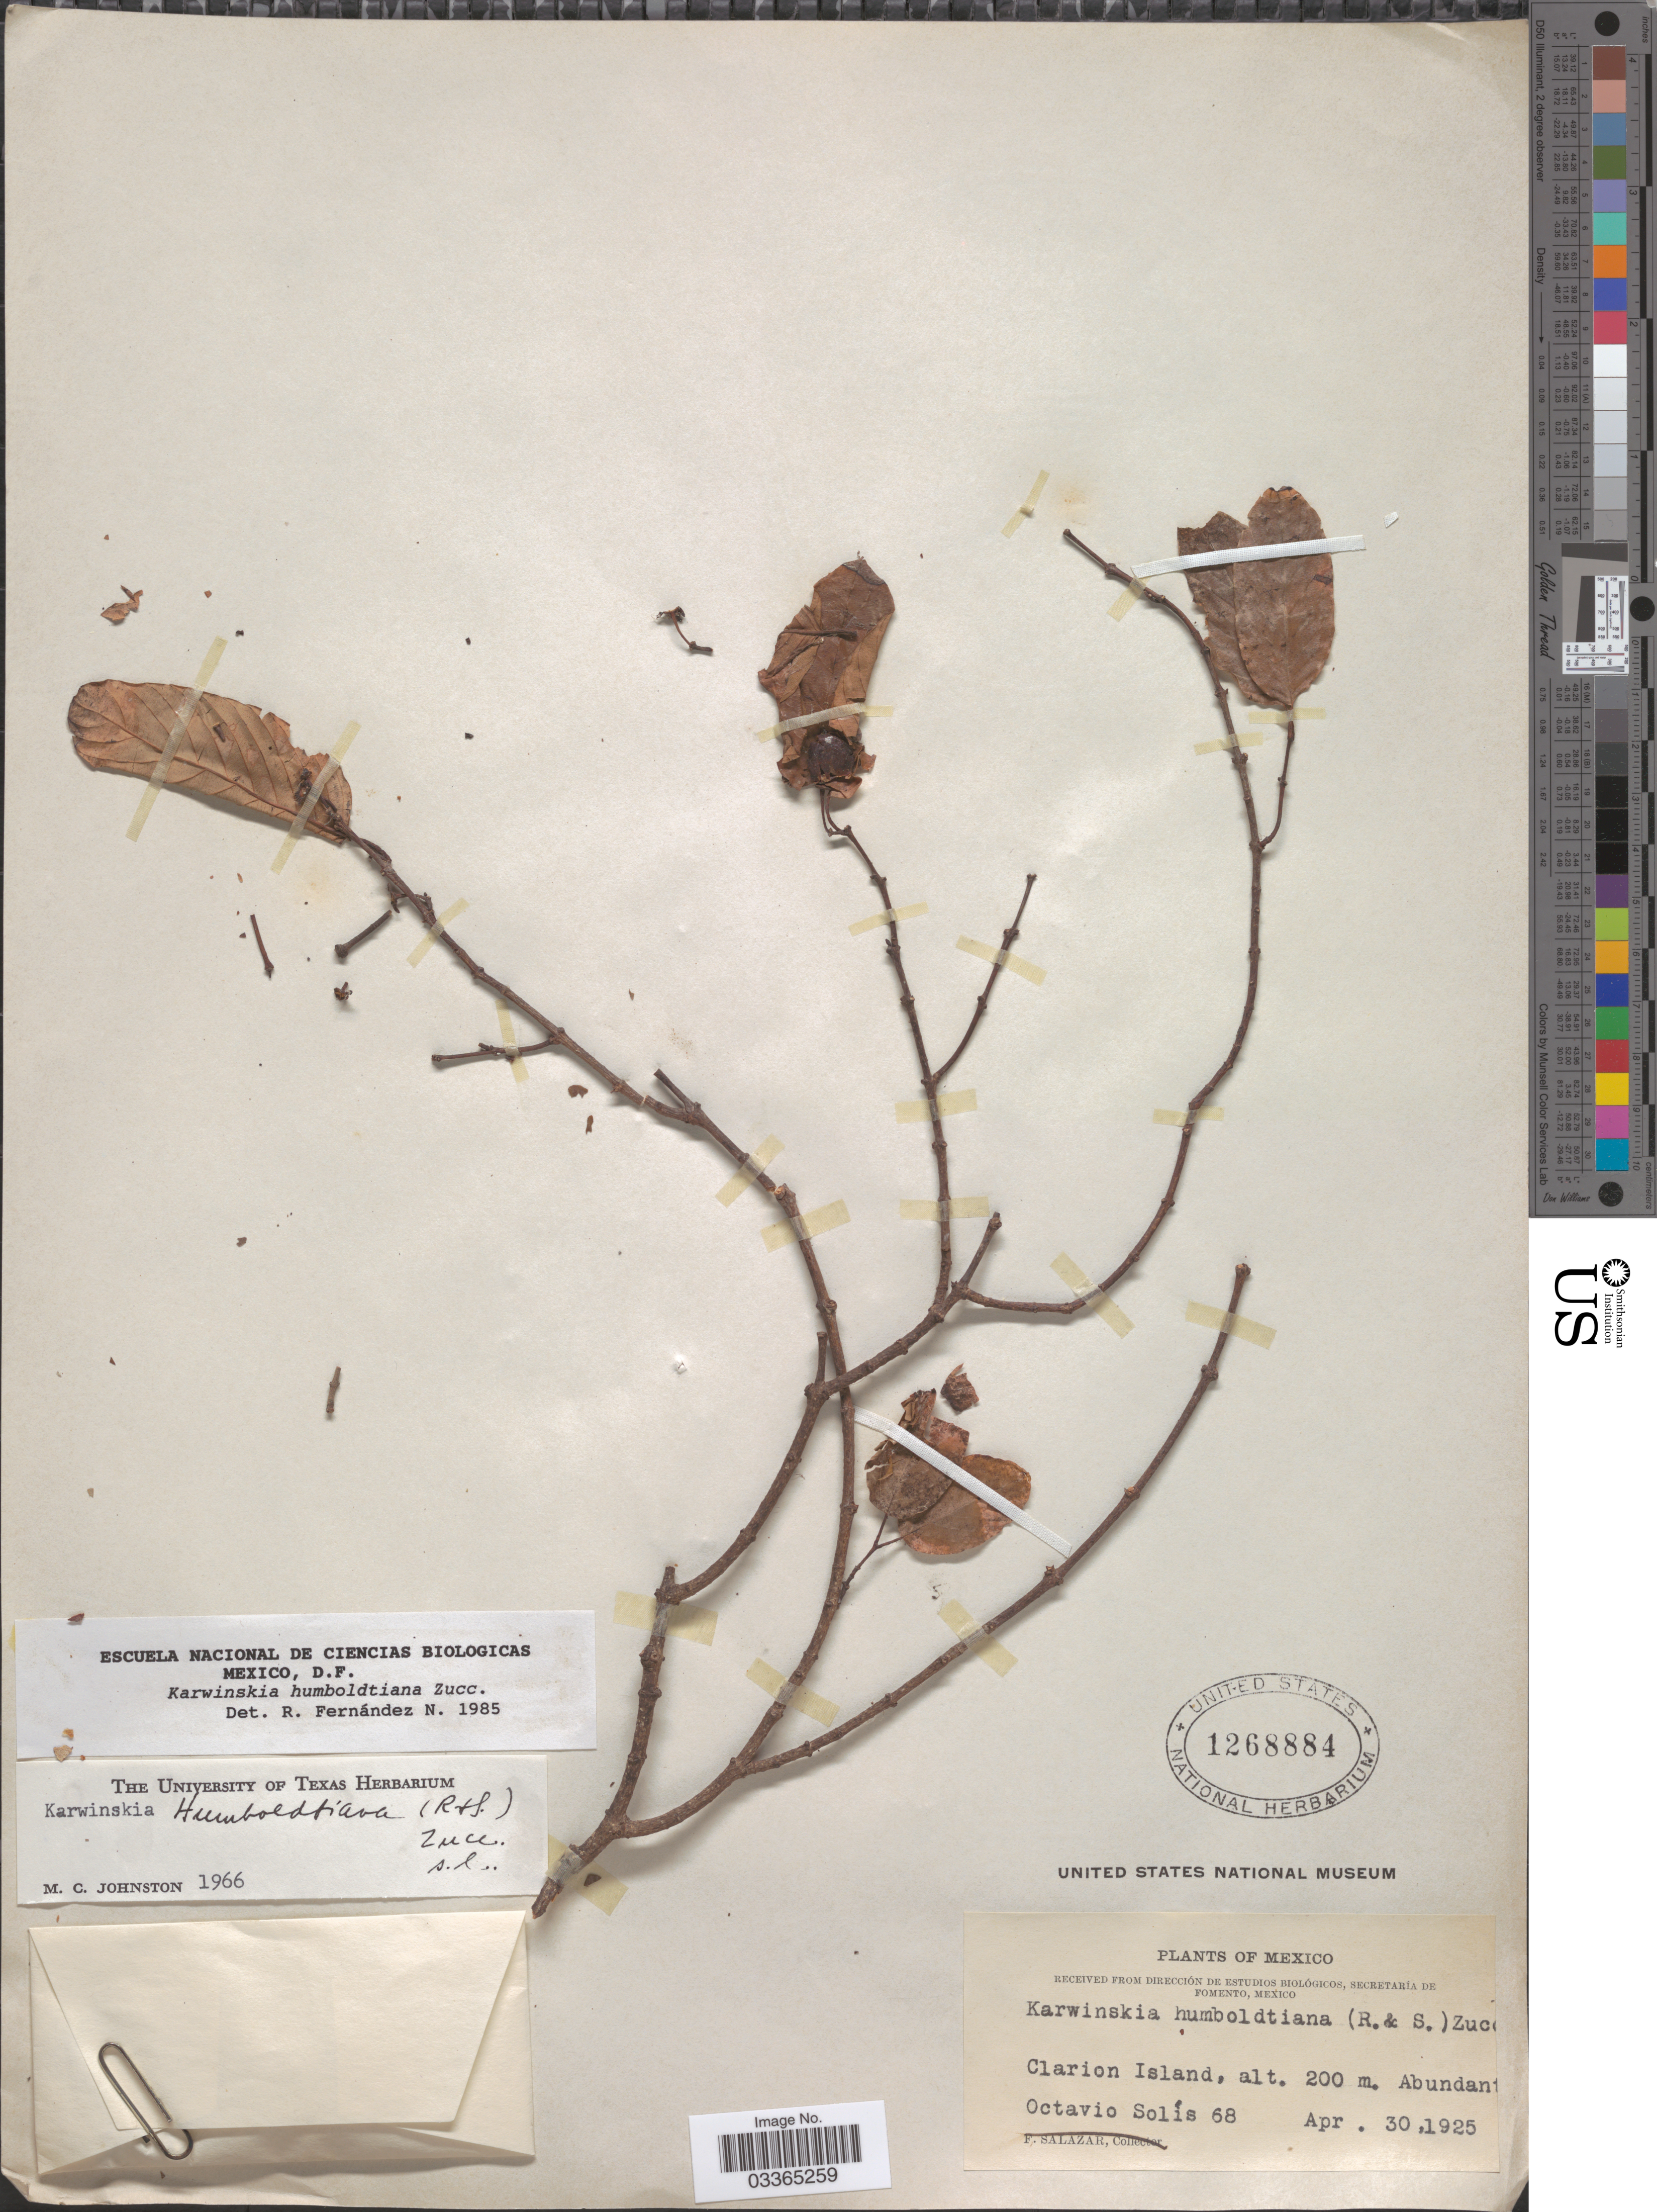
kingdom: Plantae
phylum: Tracheophyta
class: Magnoliopsida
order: Rosales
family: Rhamnaceae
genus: Karwinskia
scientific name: Karwinskia humboldtiana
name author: (Schult.) Zucc.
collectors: O. Solis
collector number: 68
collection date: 1925-04-30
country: Mexico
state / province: Colima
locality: Clarion Island.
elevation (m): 200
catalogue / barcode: US 1268884